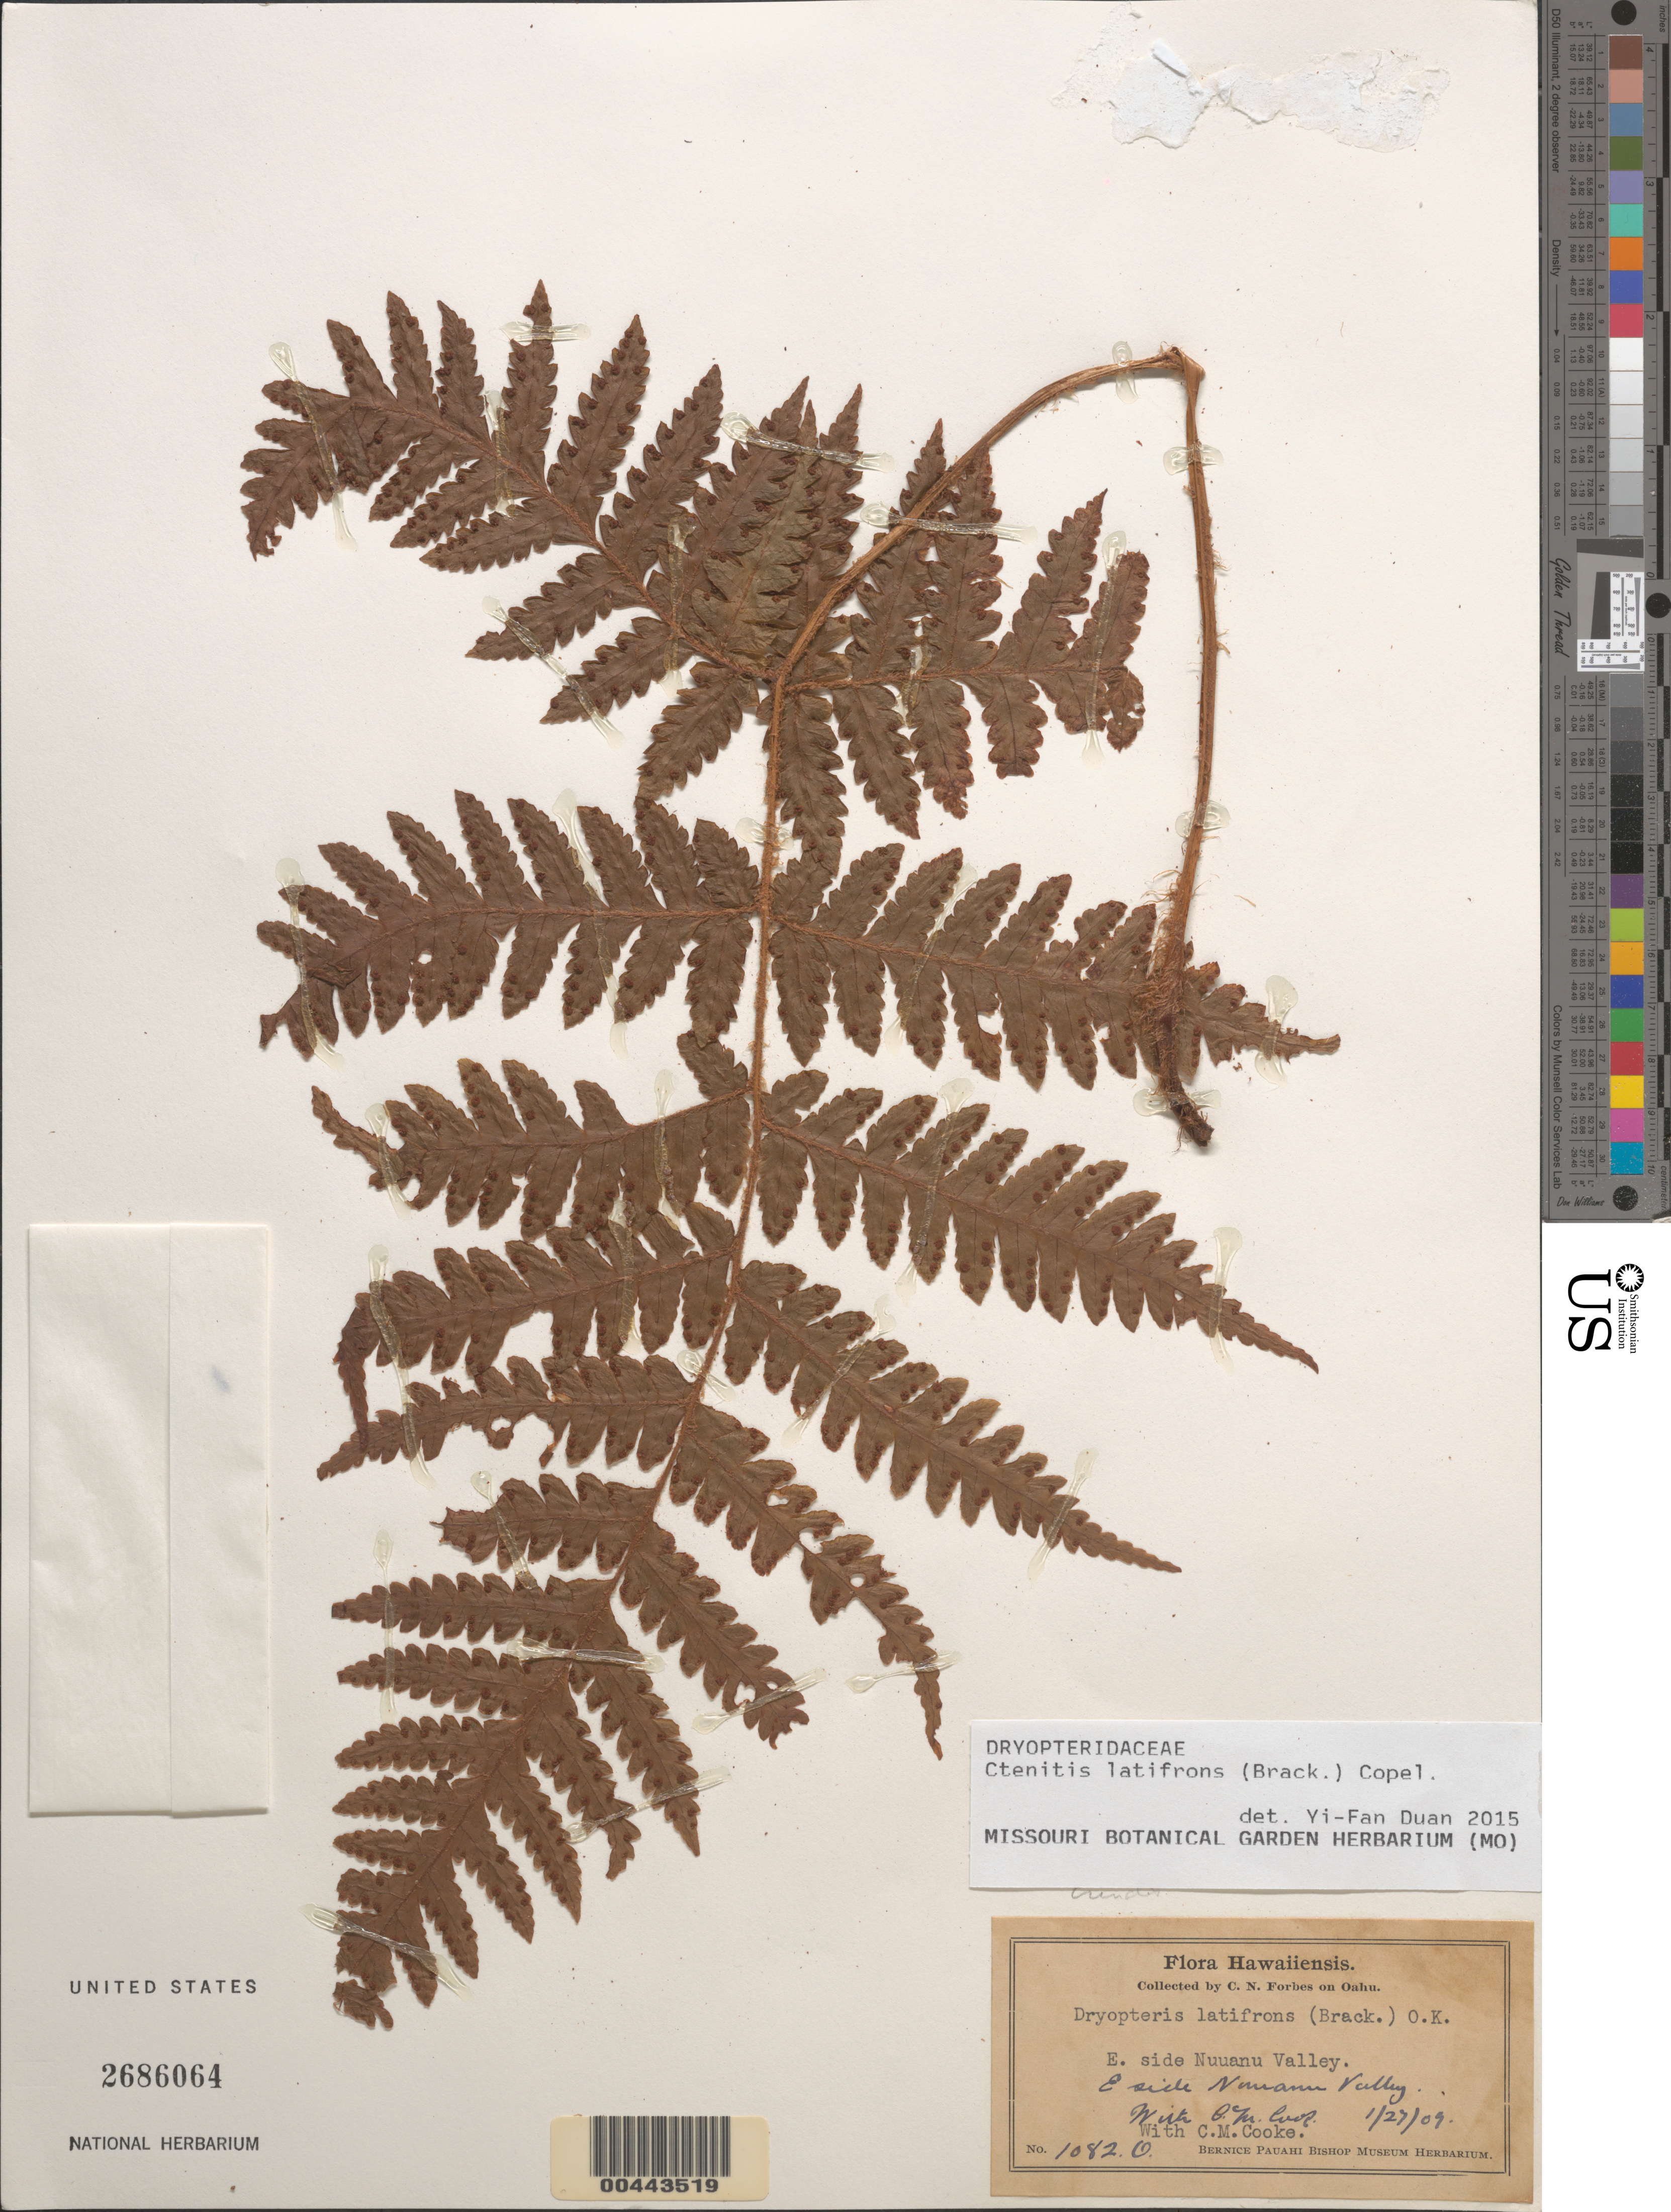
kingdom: Plantae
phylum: Tracheophyta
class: Polypodiopsida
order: Polypodiales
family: Dryopteridaceae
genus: Ctenitis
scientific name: Ctenitis latifrons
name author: (Brack.) Copel.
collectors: C. N. Forbes & C. Cooke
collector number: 1082.O.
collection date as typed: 27 Jan 09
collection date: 2009-01-27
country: United States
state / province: Hawaii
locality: Hawaiiensis. E. side Nuuanu Valley.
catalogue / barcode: US 2686064